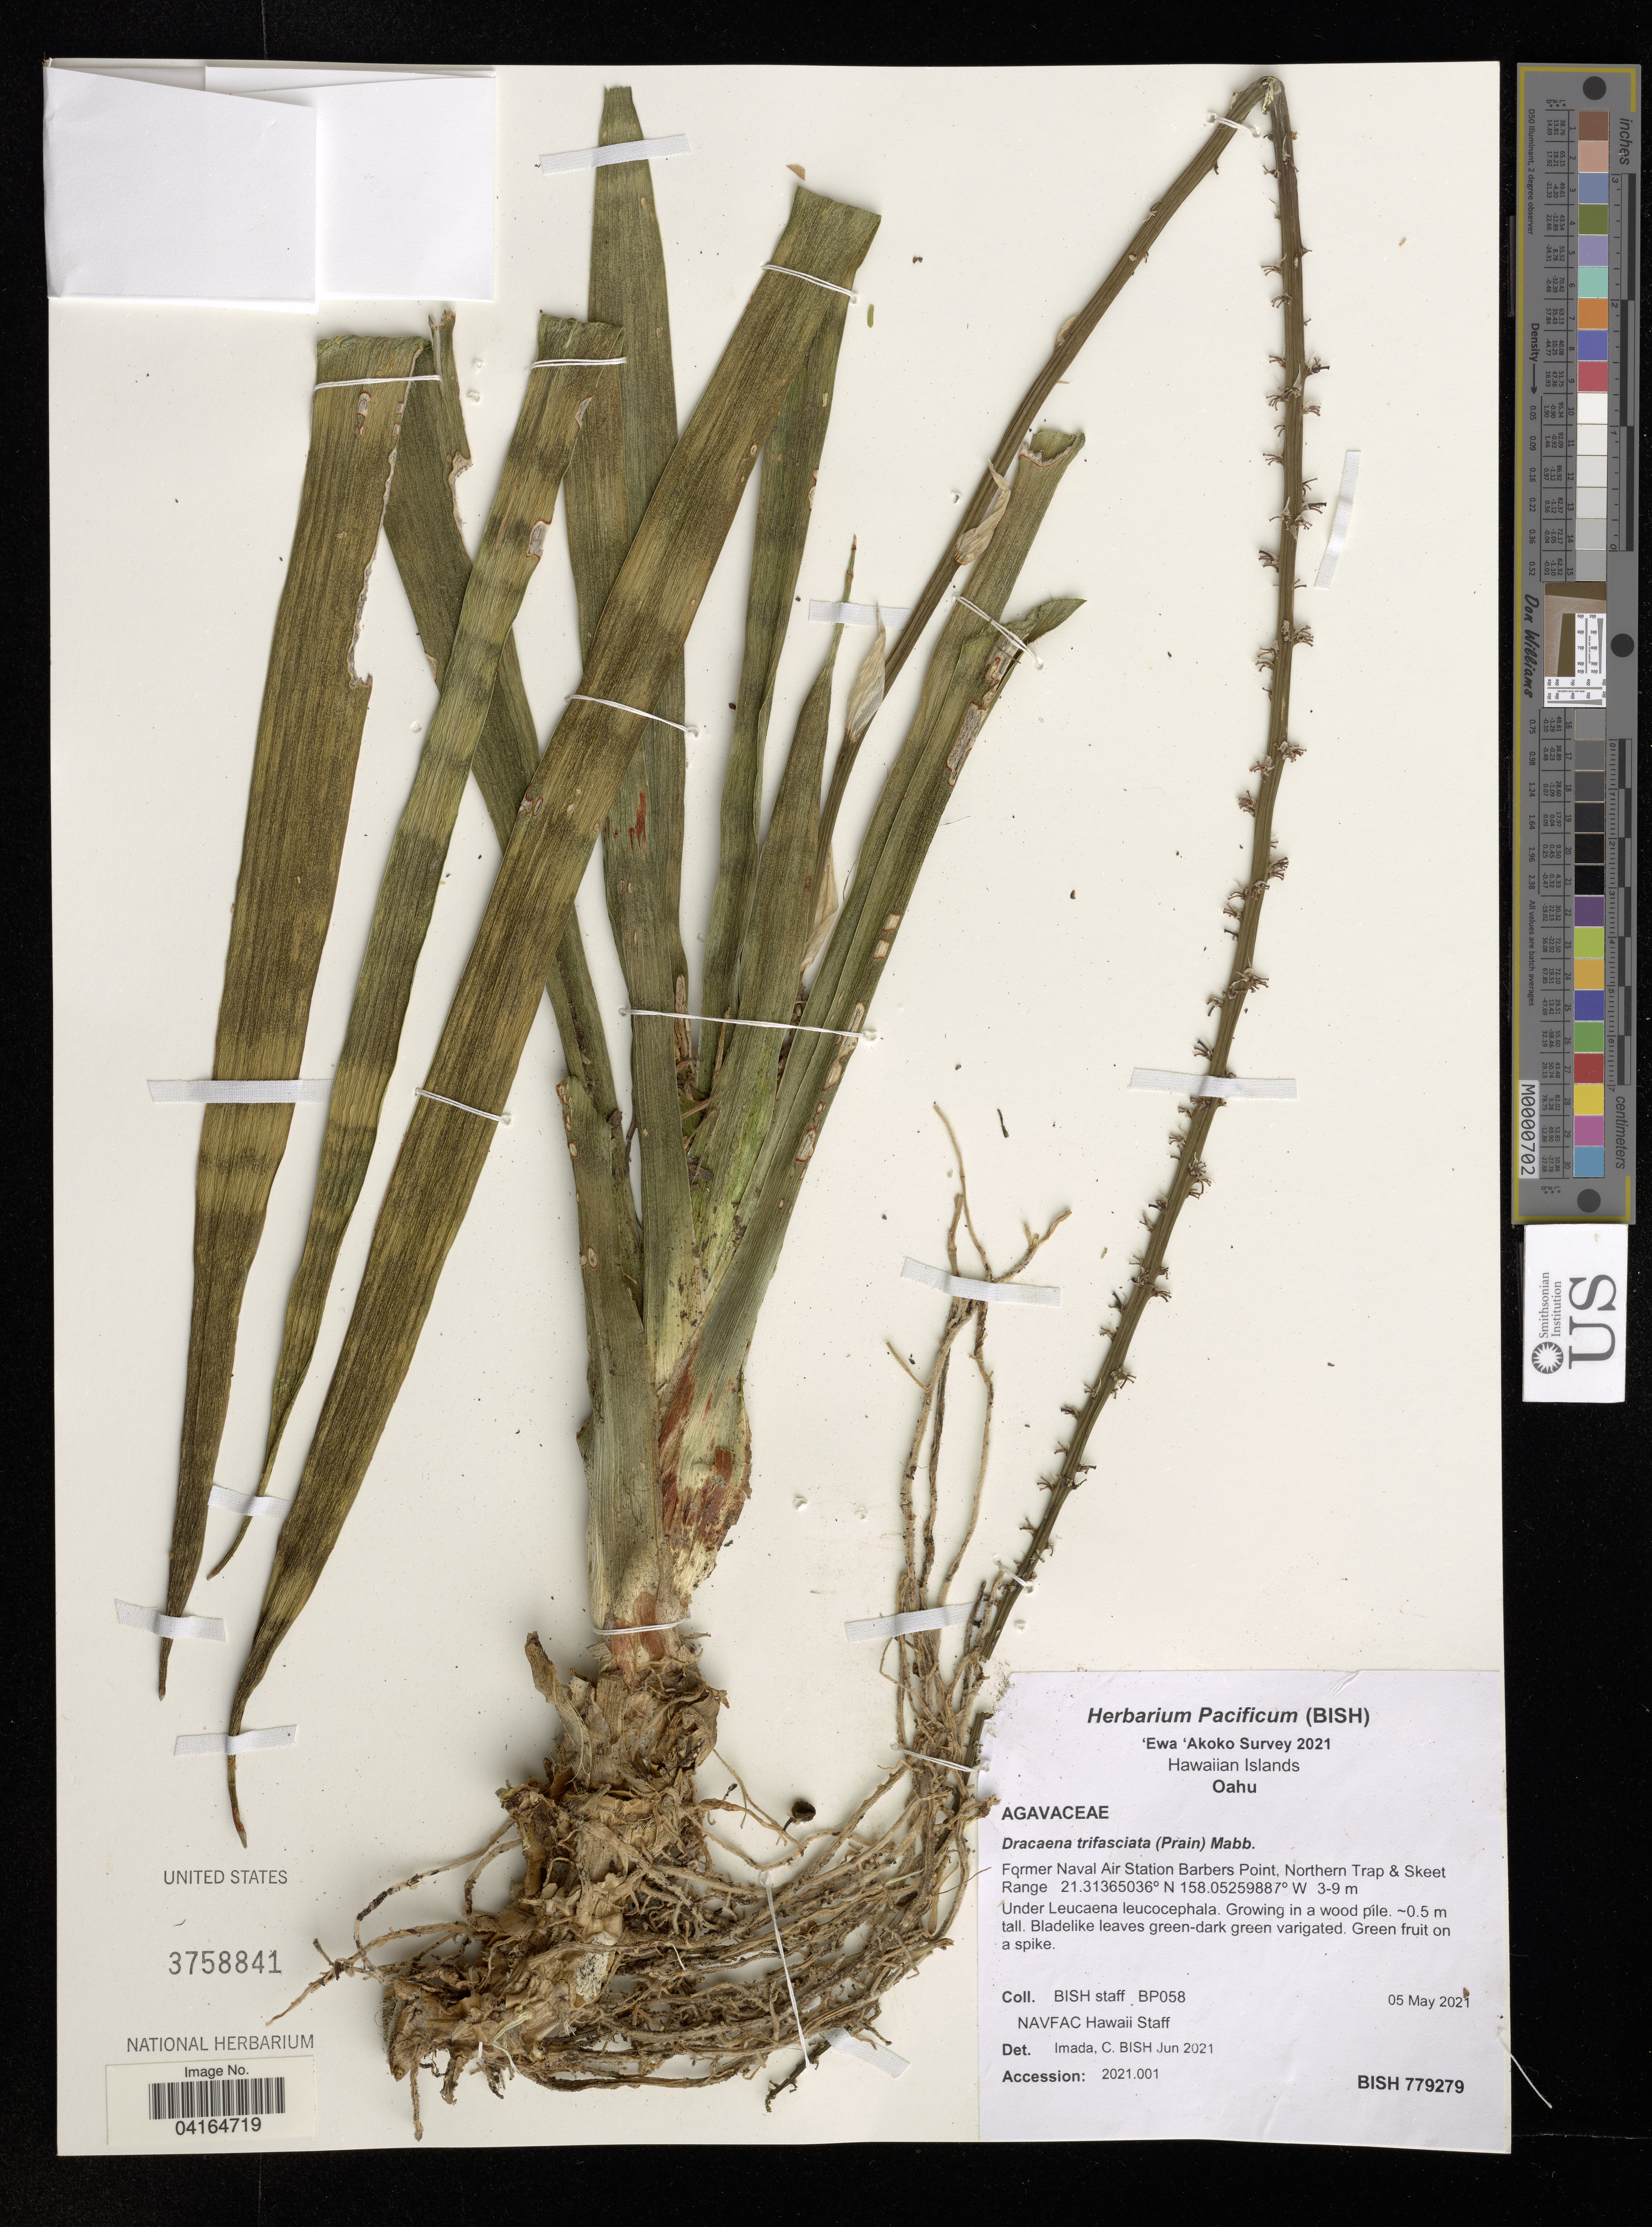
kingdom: Plantae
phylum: Tracheophyta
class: Liliopsida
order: Asparagales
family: Asparagaceae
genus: Dracaena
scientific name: Dracaena trifasciata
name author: (Prain) Mabb.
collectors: Bernice P. Bishop Museum & N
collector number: BP058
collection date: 2021-05-05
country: United States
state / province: Hawaii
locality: Hawaiian Islands. Oahu. Former Naval Air Station Barbers Point, Northern Trap & Skeet Range.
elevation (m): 3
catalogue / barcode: US 3758841